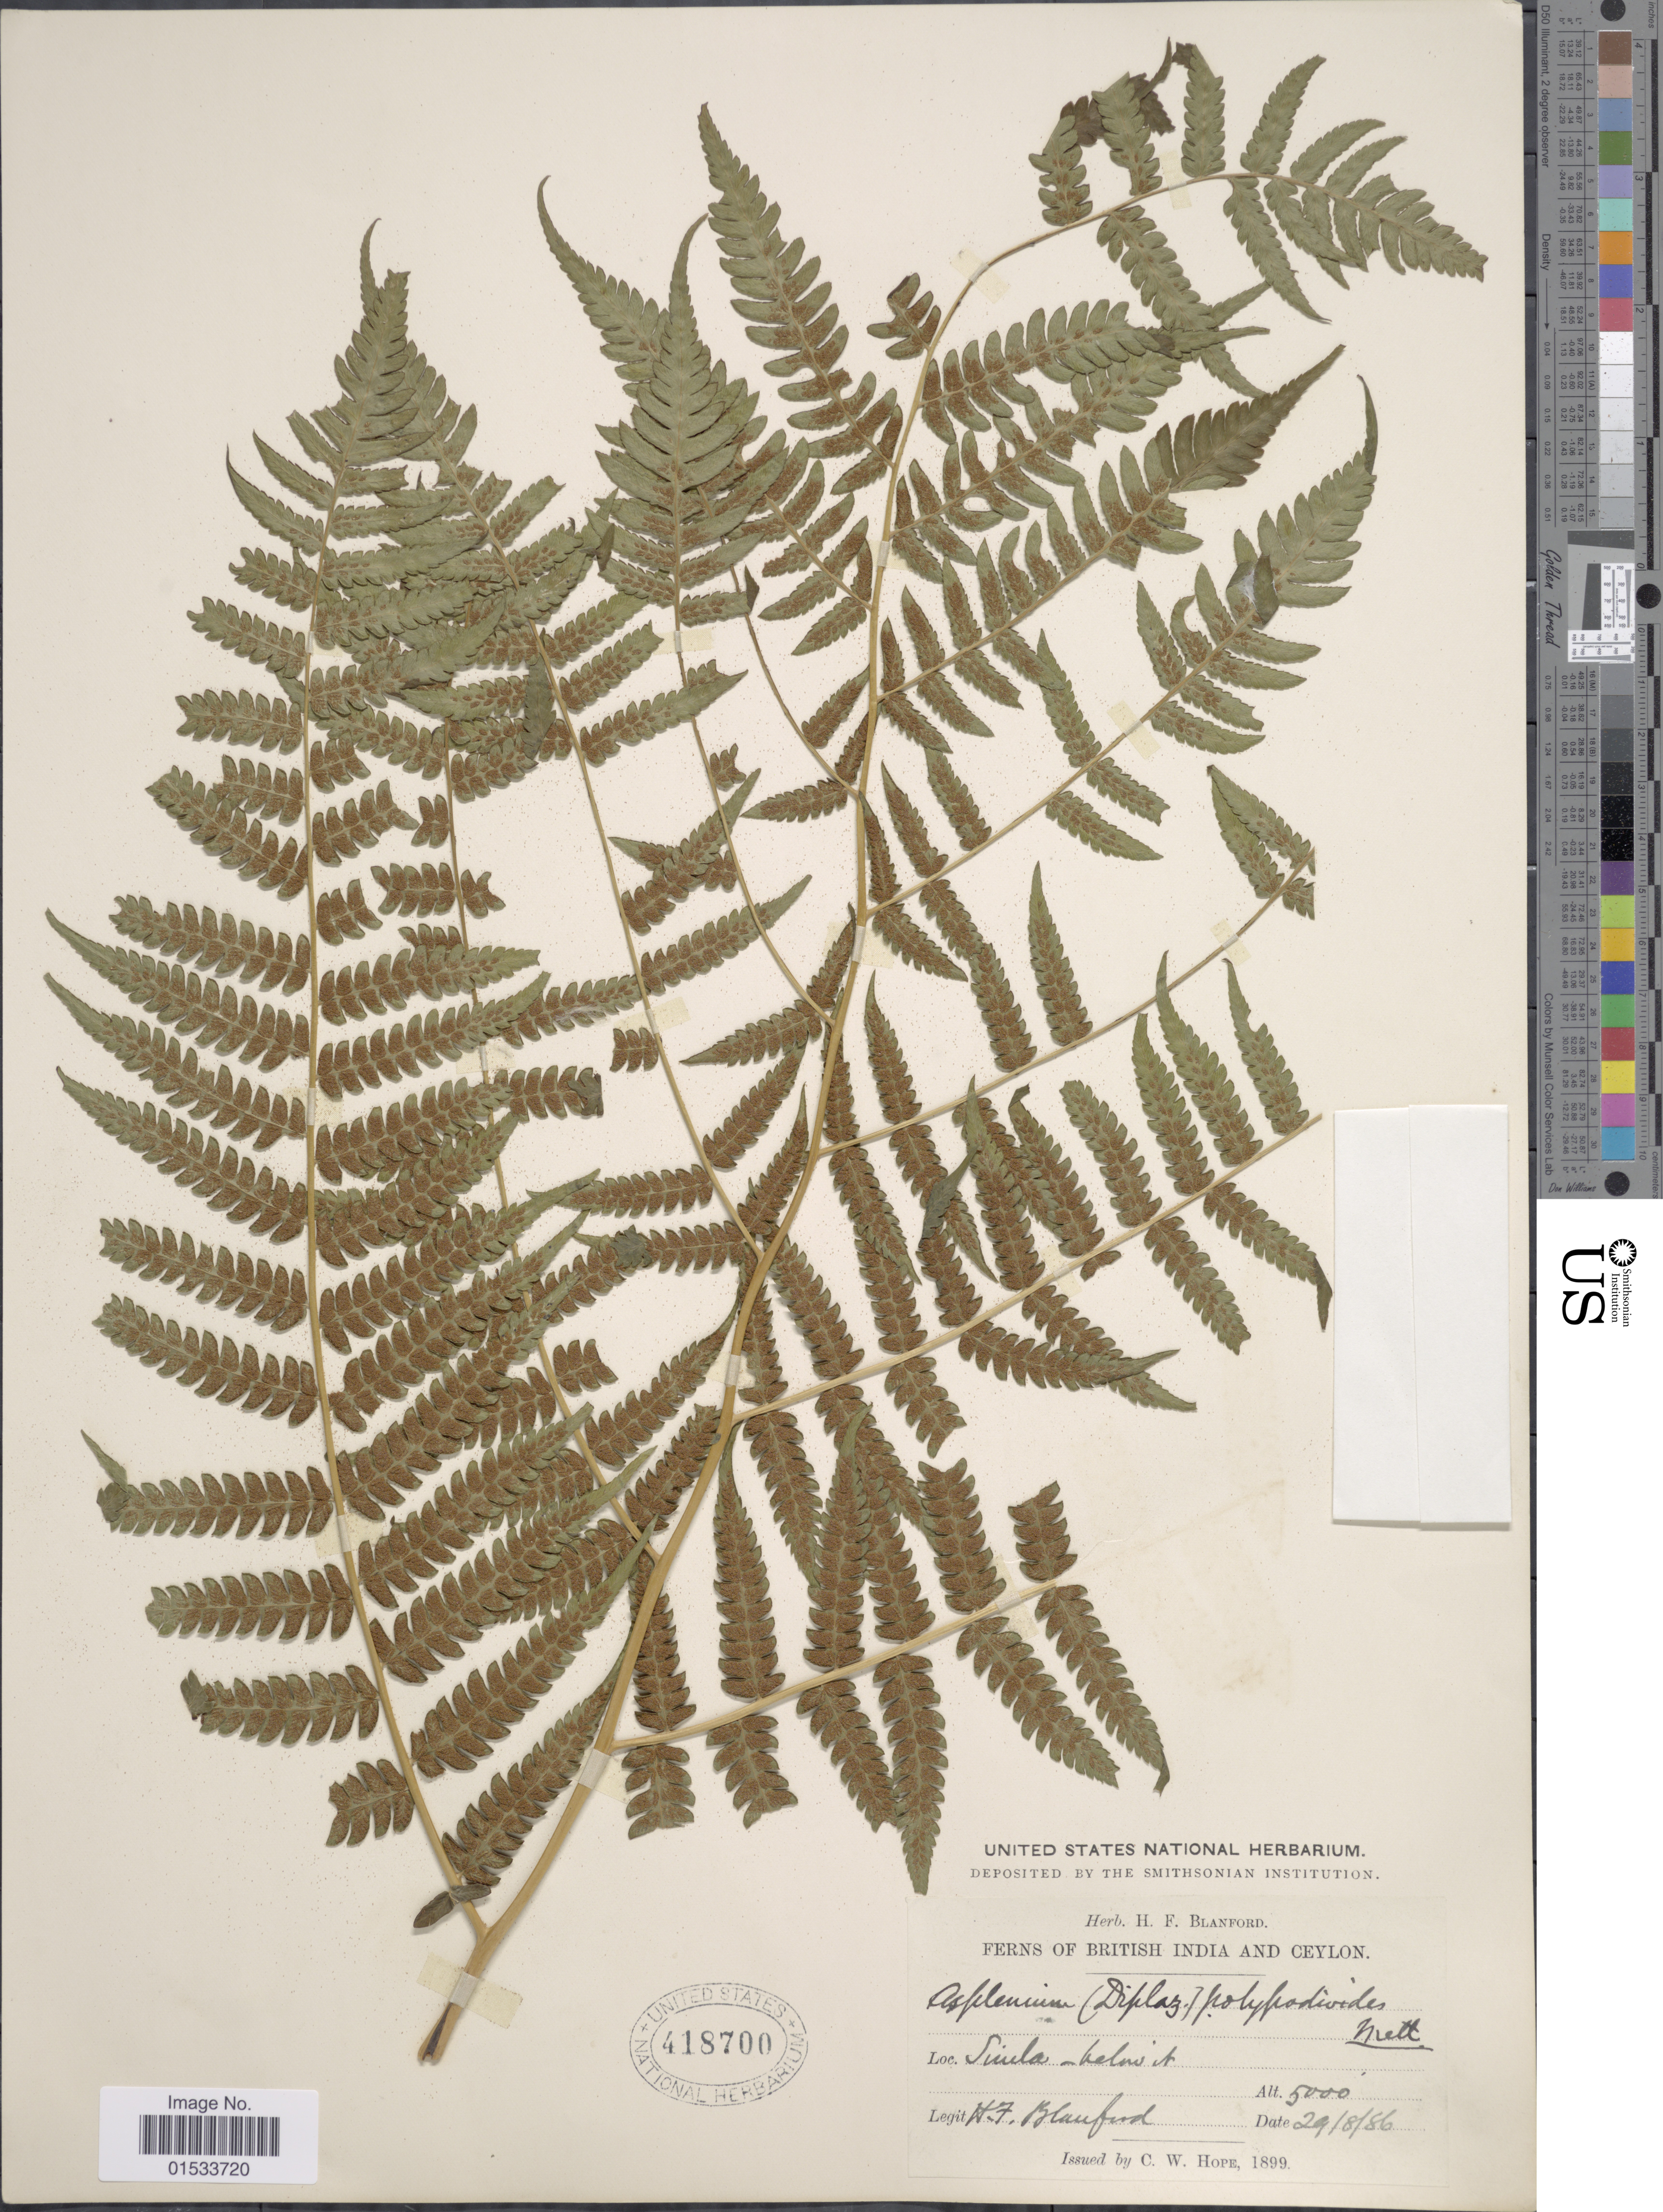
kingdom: Plantae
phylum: Tracheophyta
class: Polypodiopsida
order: Polypodiales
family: Athyriaceae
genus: Diplazium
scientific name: Diplazium frondosum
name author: C. Chr.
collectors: H. Blanford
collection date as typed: Transcribed d/m/y: 29/8/86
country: India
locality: Simla, Keluwit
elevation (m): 1524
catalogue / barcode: US 418700